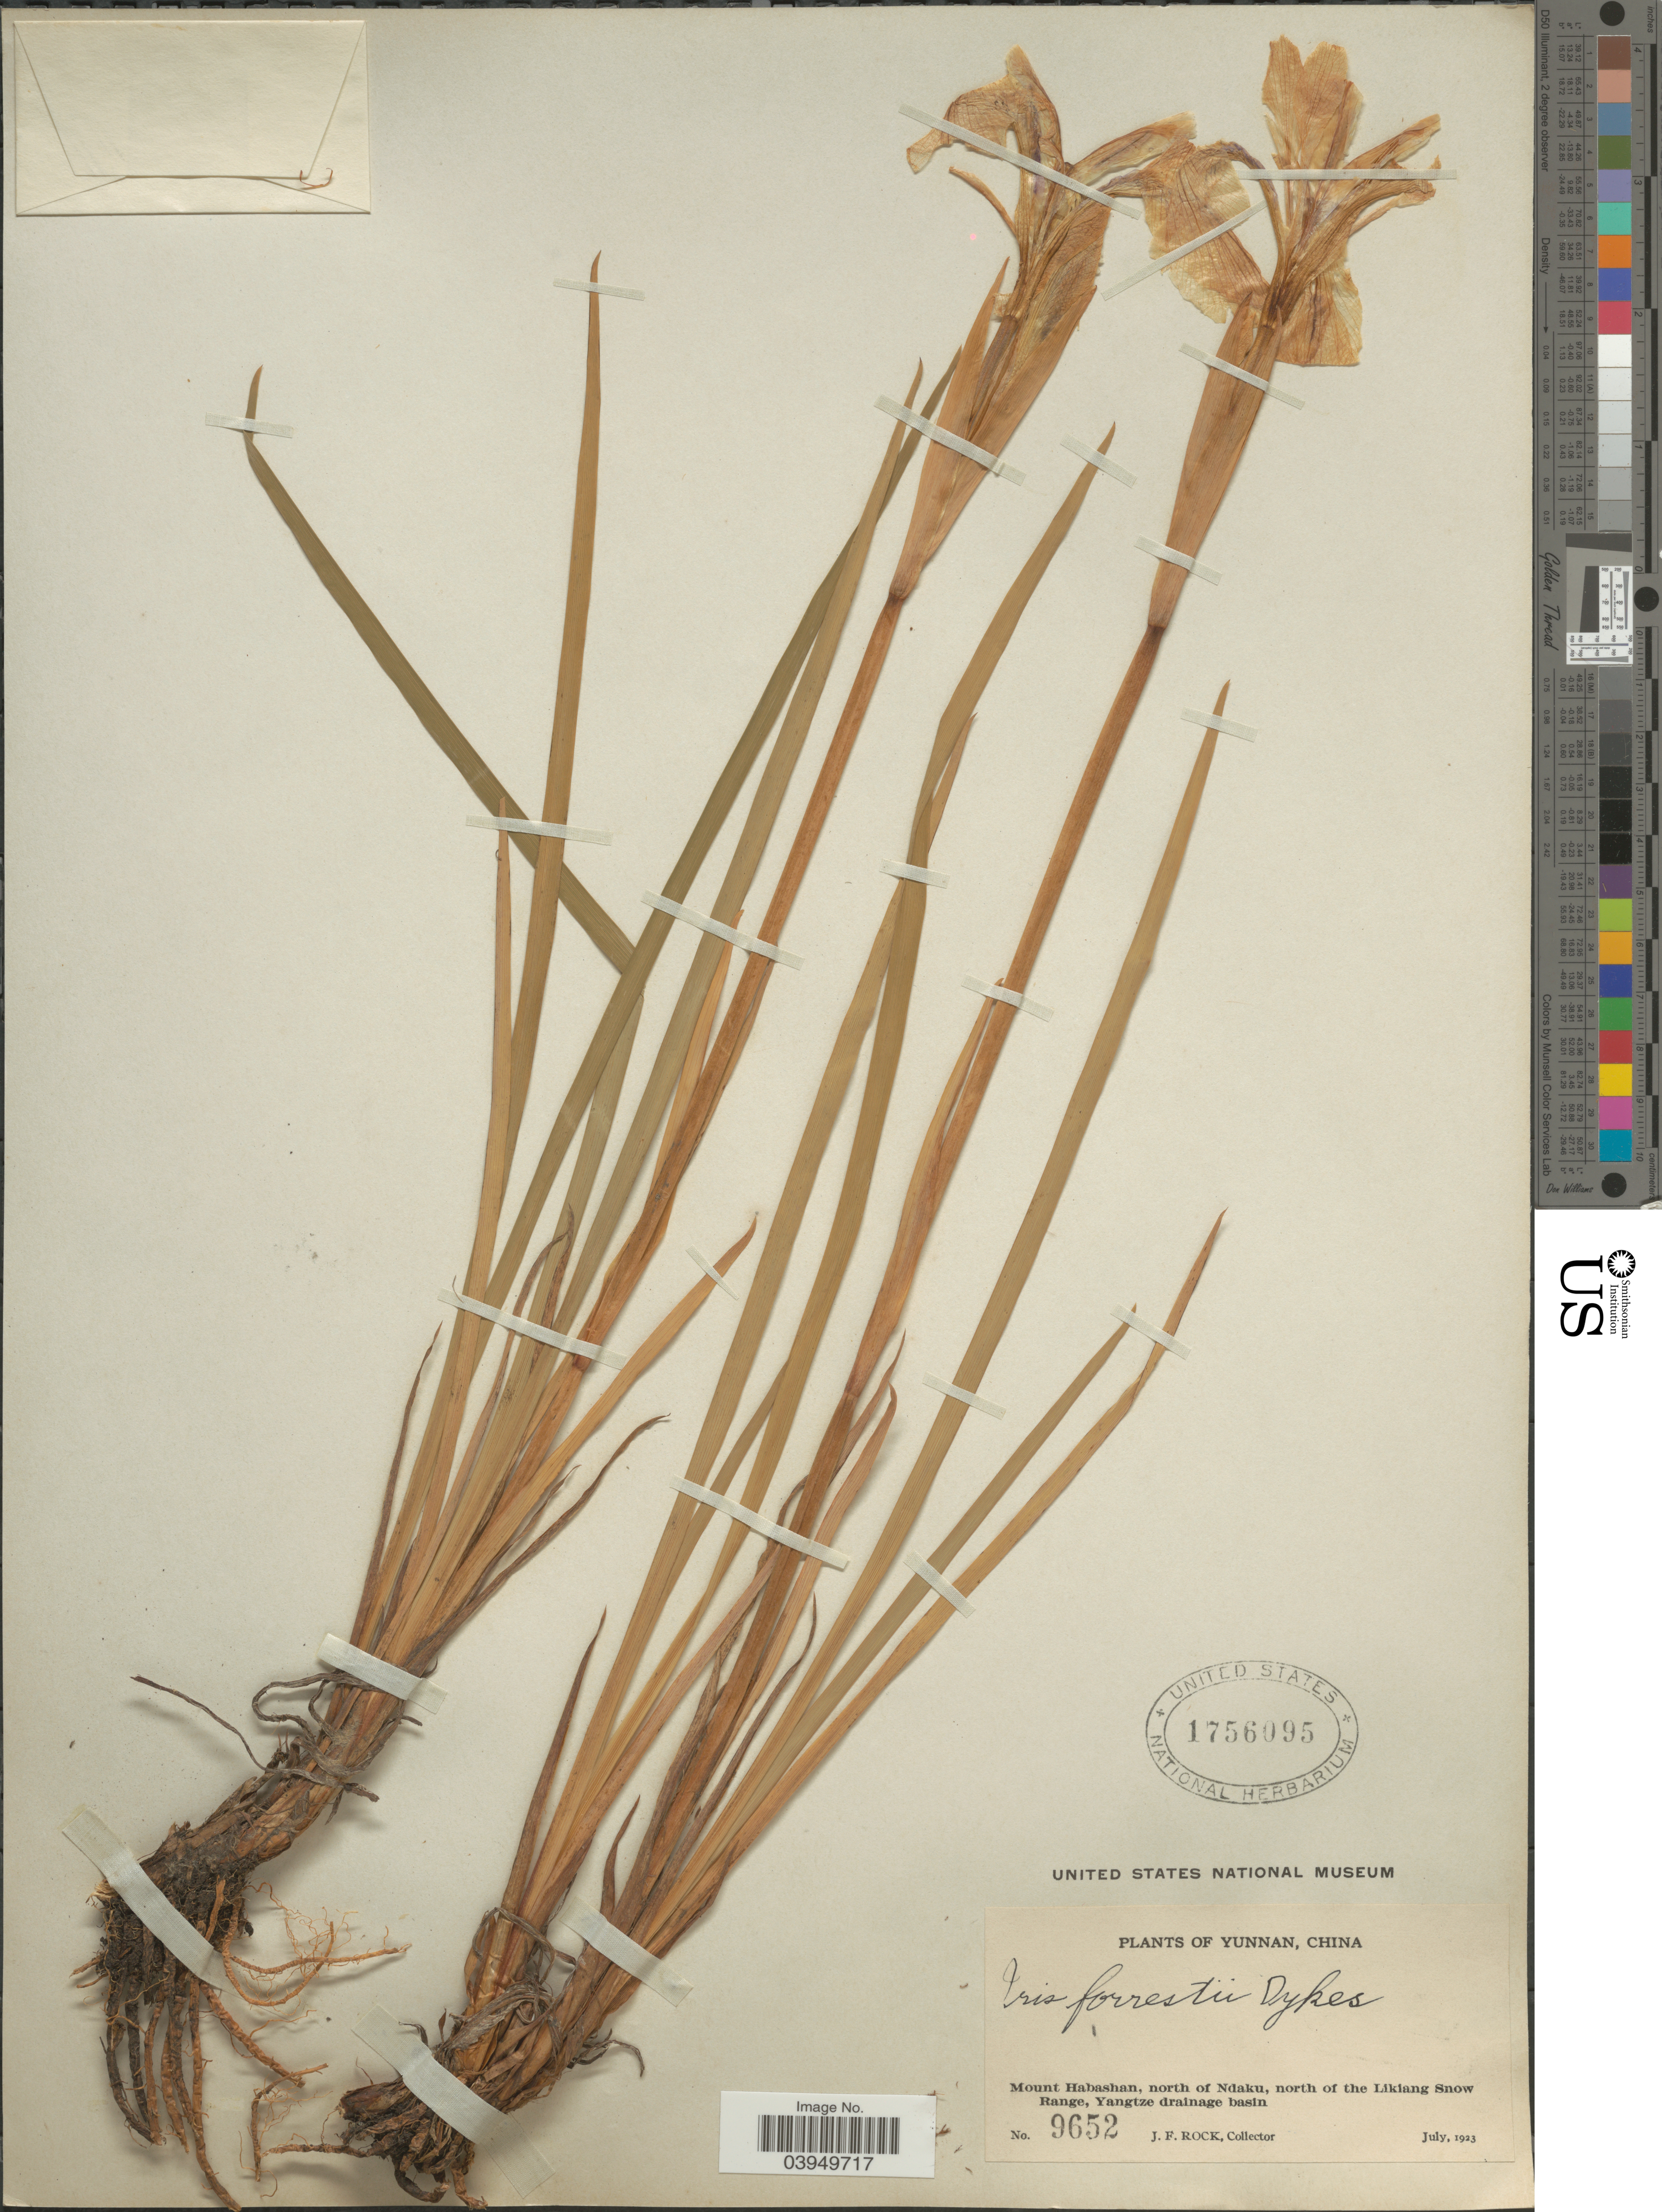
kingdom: Plantae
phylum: Tracheophyta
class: Liliopsida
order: Asparagales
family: Iridaceae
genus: Iris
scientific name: Iris forrestii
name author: Dykes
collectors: J. Rock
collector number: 9652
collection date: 1923-07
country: China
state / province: Yunnan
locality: Mount Habashan, north of Ndaku, north of the Likiang Snow Range, Yangtze drainage basin.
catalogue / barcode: US 1756095